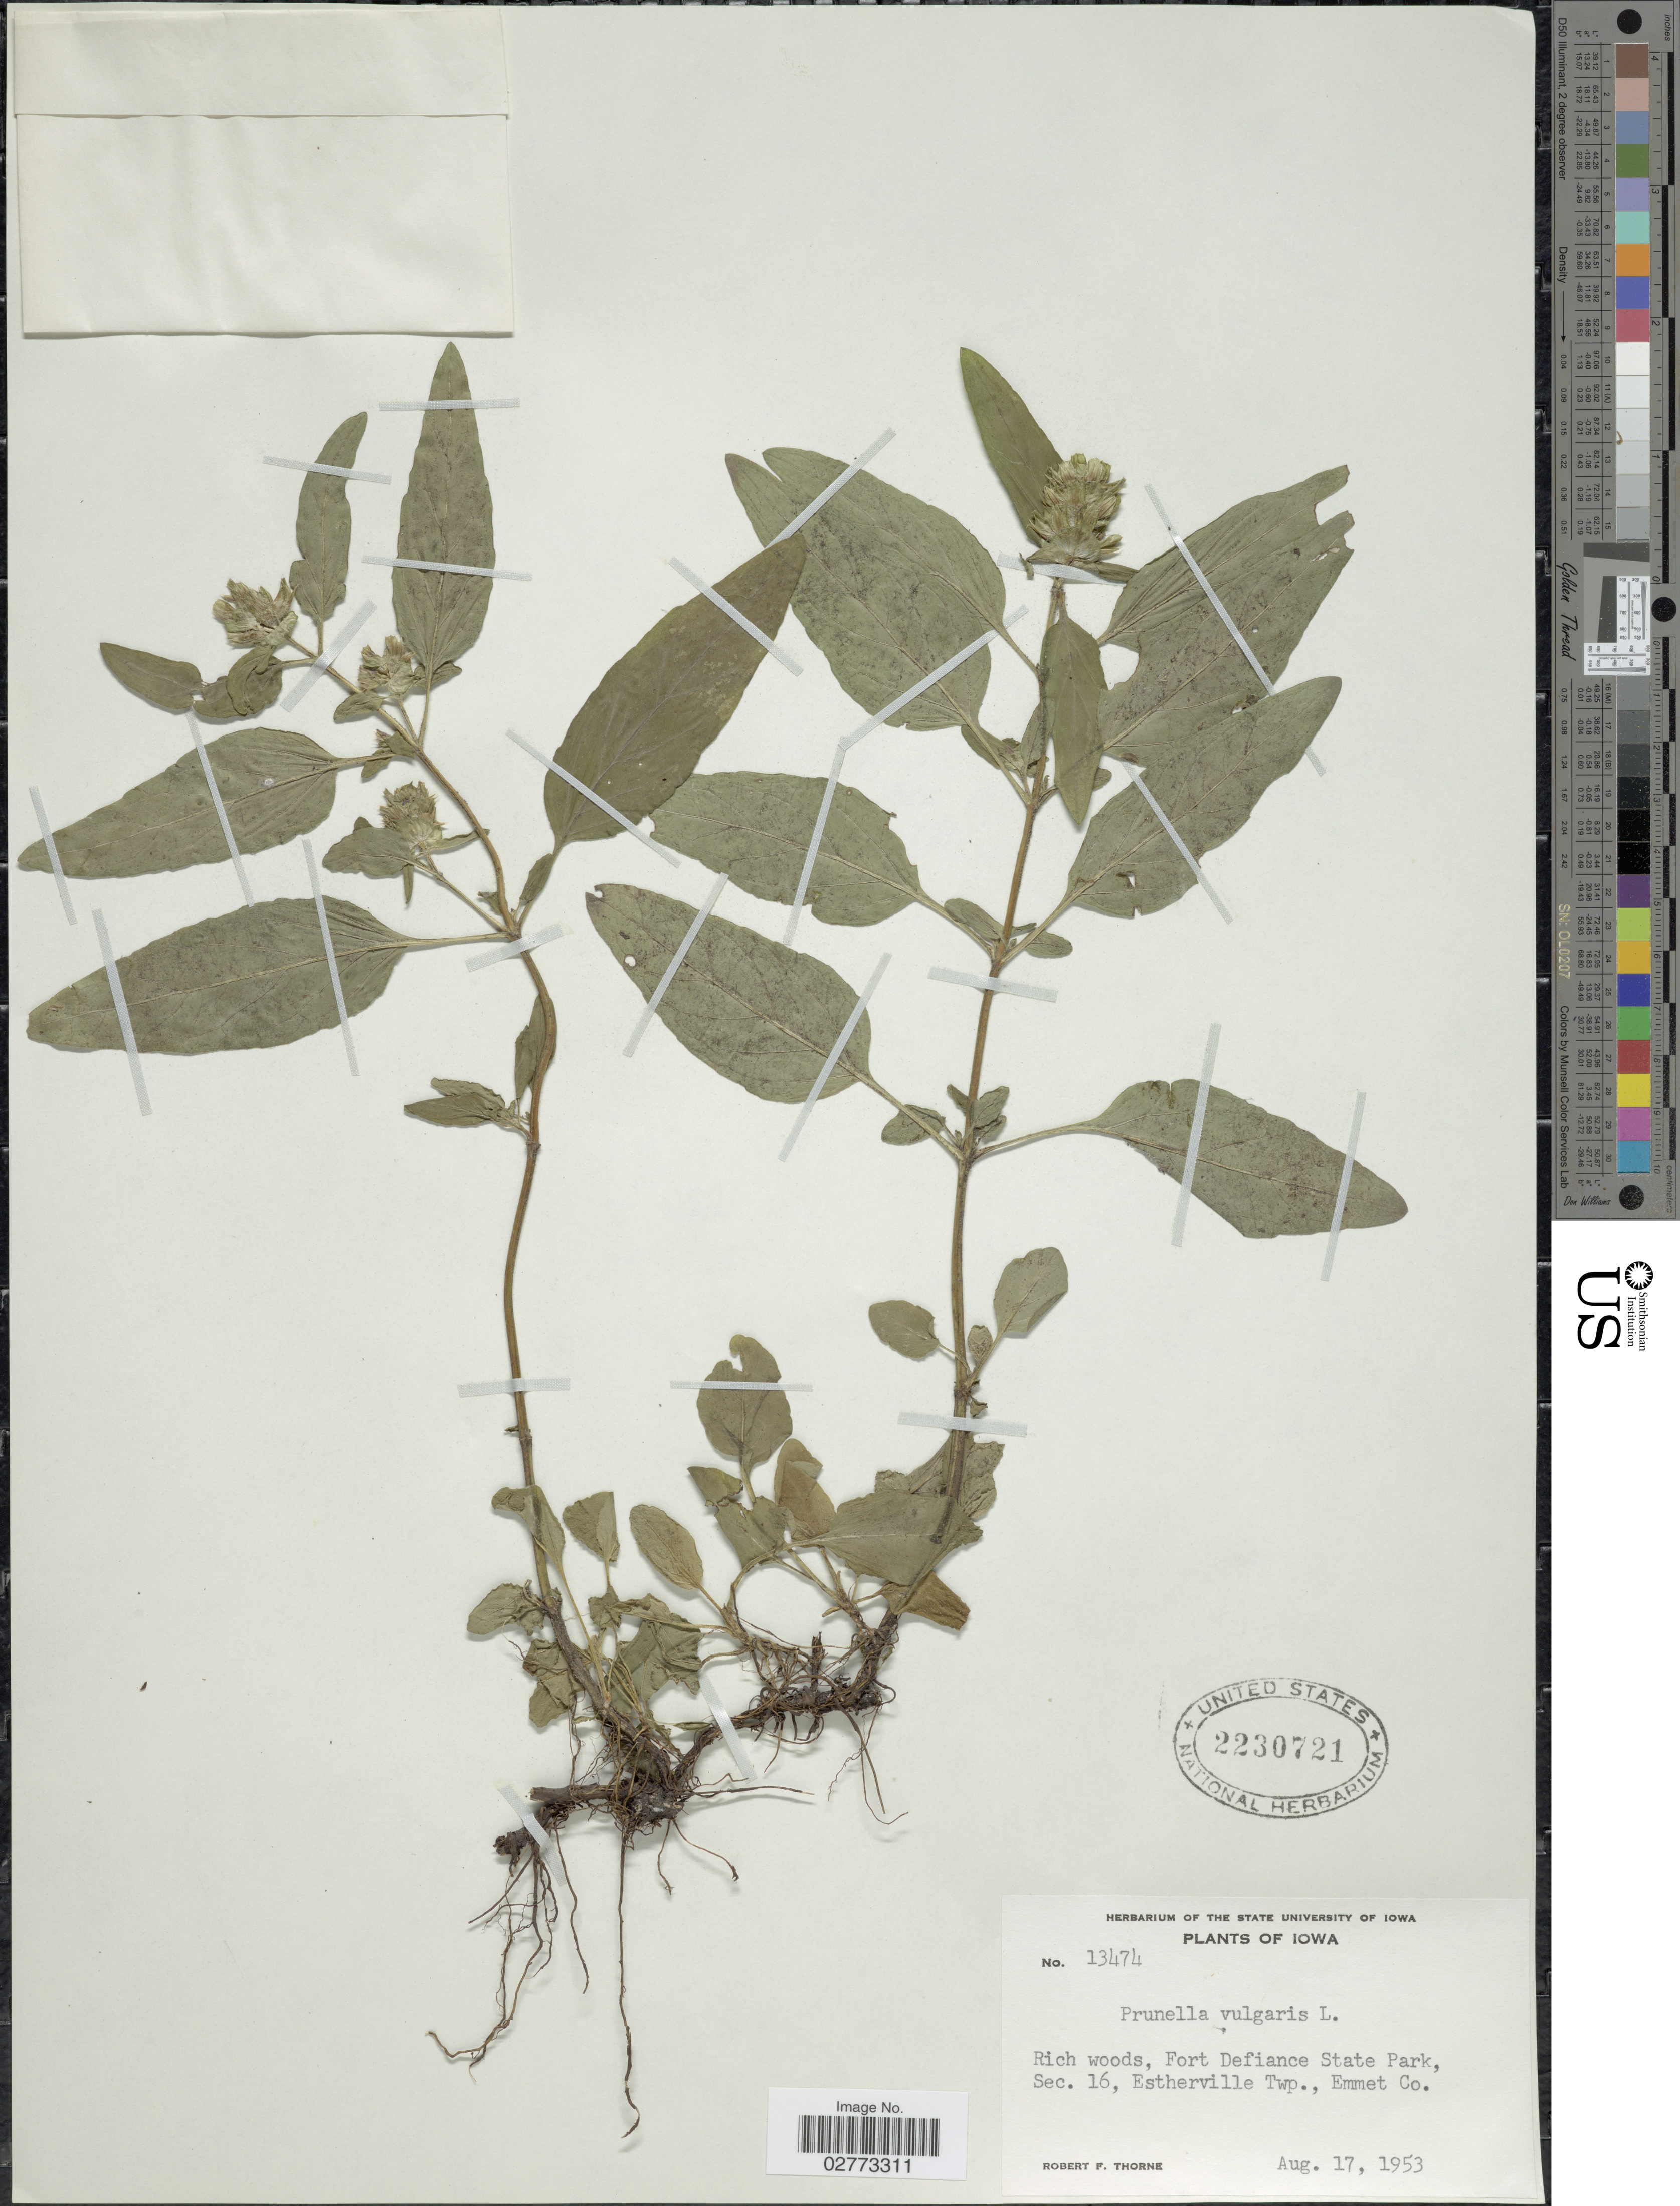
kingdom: Plantae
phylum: Tracheophyta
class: Magnoliopsida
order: Lamiales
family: Lamiaceae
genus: Prunella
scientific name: Prunella vulgaris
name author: L.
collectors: R. F. Thorne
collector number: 13474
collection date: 1953-08-17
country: United States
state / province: Iowa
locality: Rich woods, Fort Defiance State Park, Sec. 16, Estherville Twp., Emmet Co.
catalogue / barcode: US 2230721